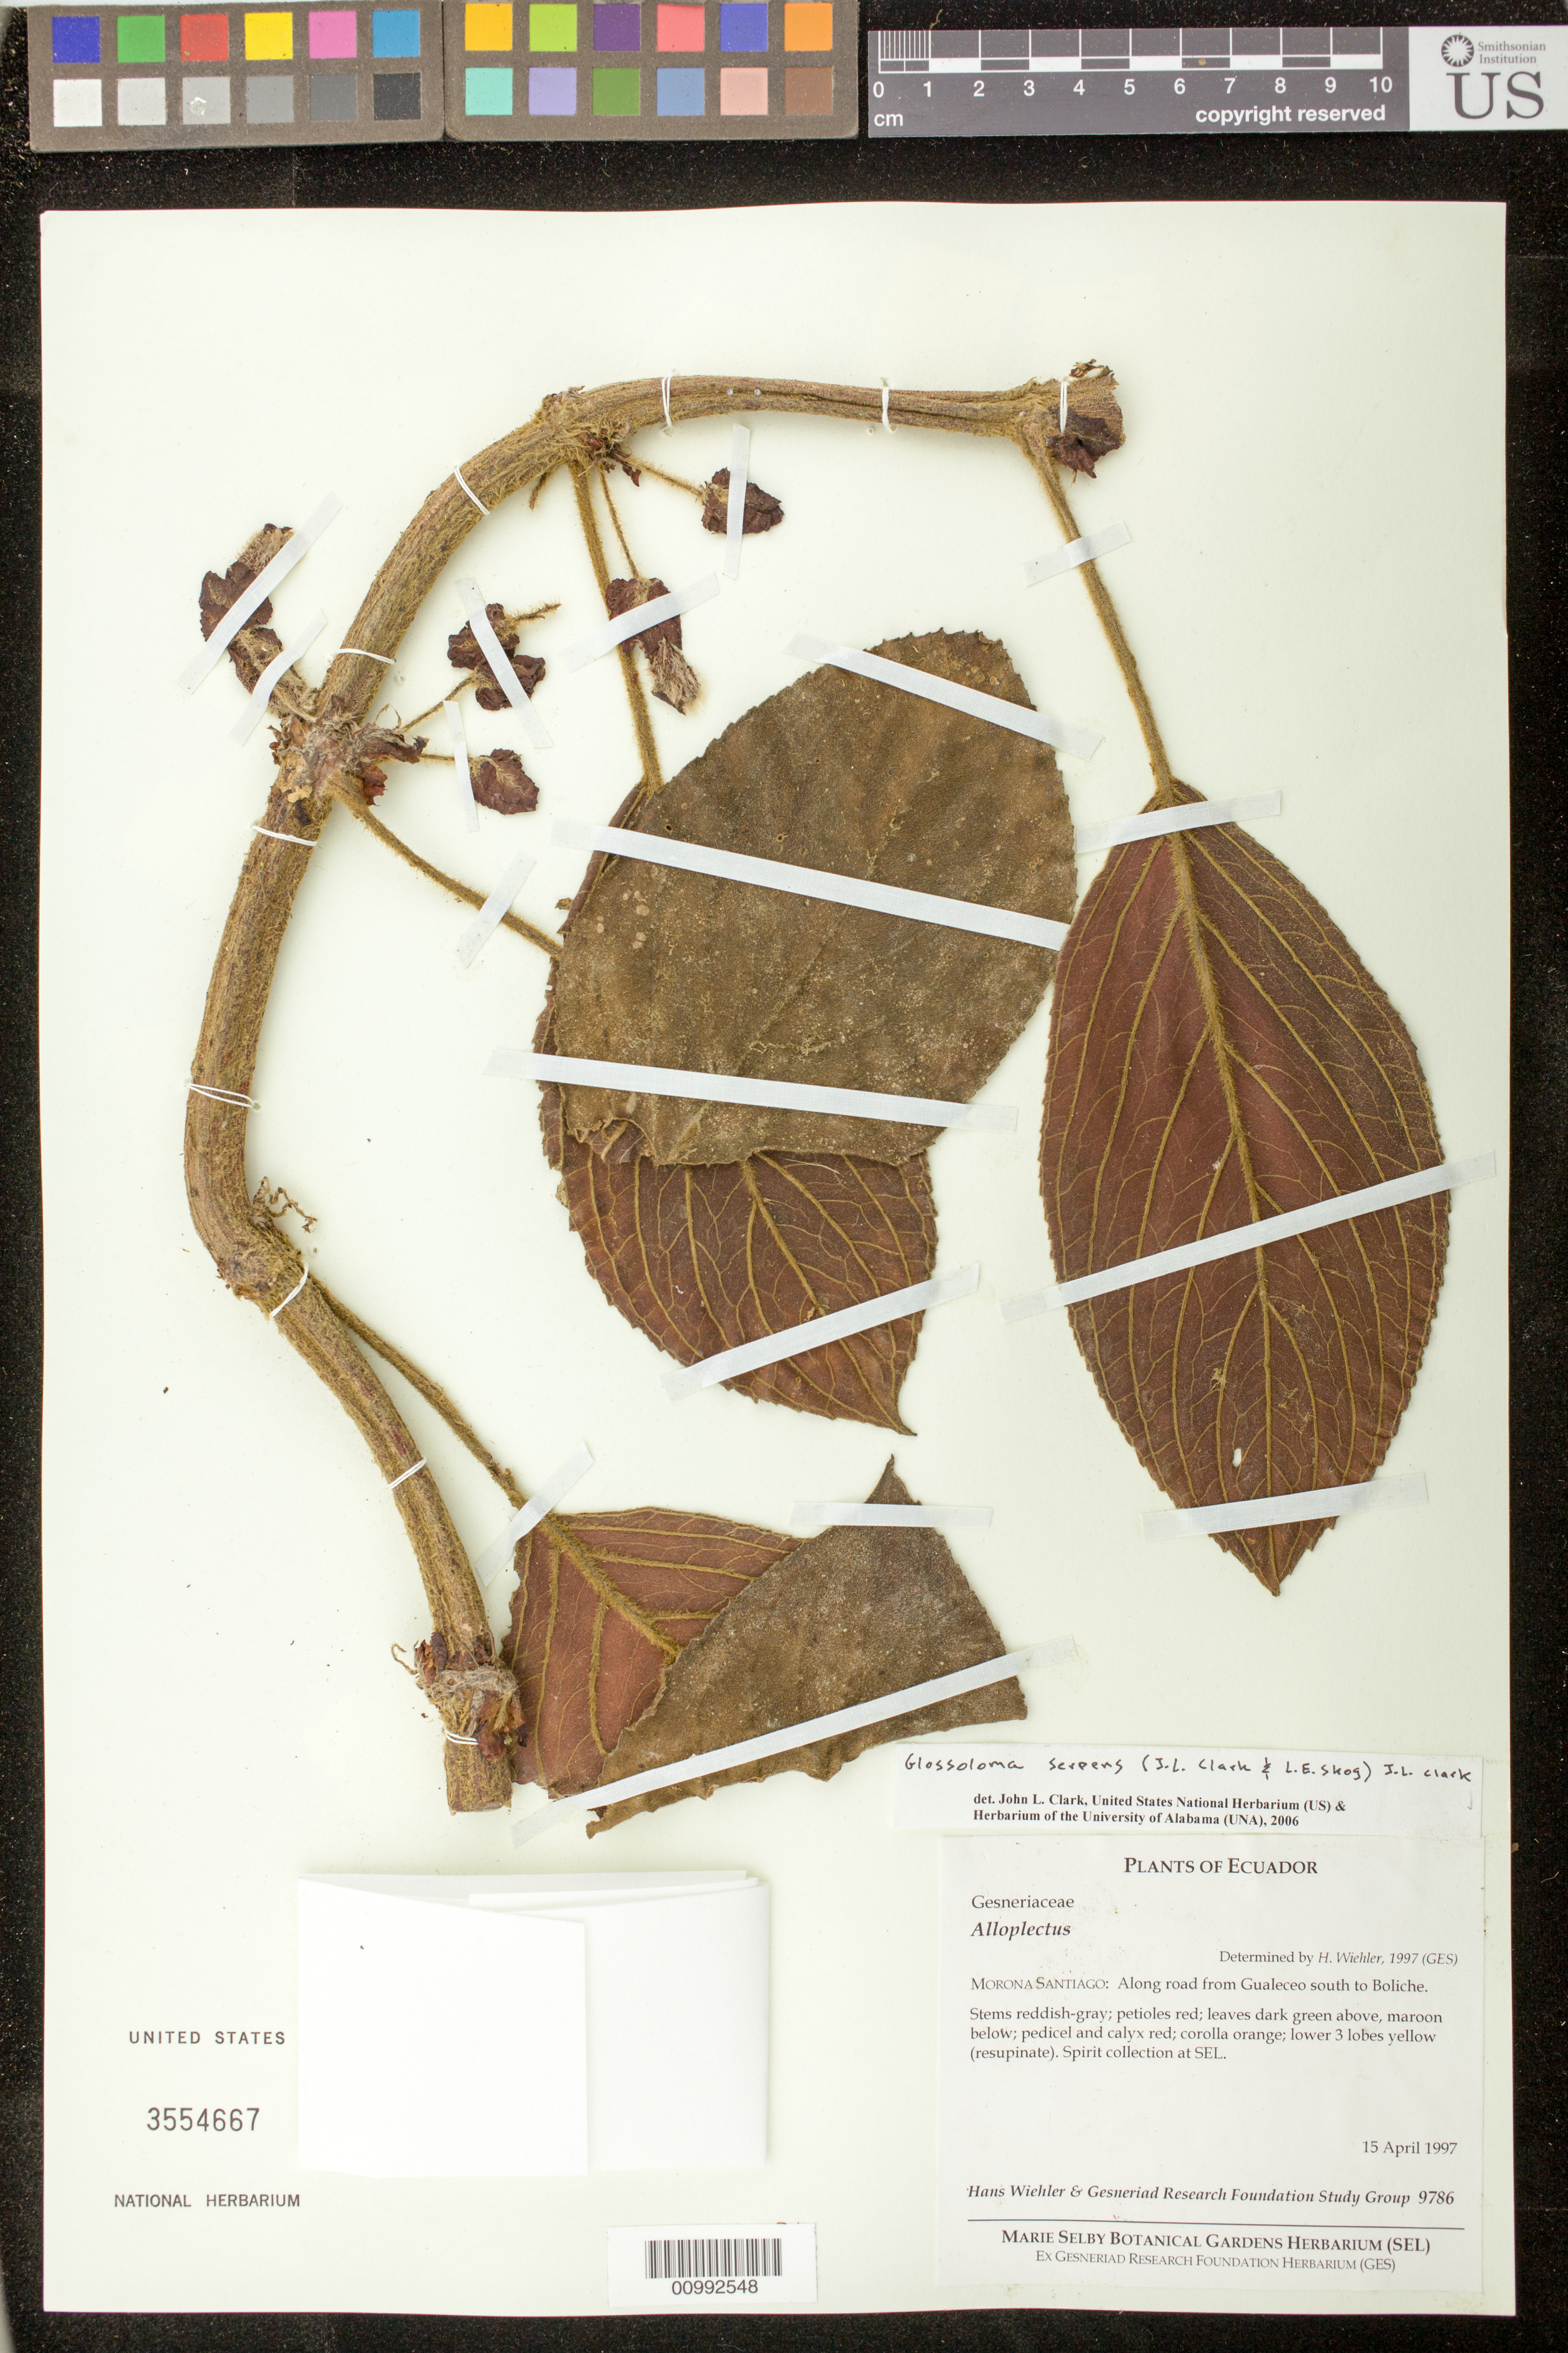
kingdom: Plantae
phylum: Tracheophyta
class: Magnoliopsida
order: Lamiales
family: Gesneriaceae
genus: Glossoloma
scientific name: Glossoloma serpens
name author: (J.L. Clark & L.E. Skog) J.L. Clark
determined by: Clark, J. L., (SEL), The Marie Selby Botanical Garden (UNITED STATES)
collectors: H. J. Wiehler & GRF Study Group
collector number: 9786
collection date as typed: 15 Apr 1997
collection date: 1997-04-15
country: Ecuador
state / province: Morona-Santiago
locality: Morona-Santiago: along road from Gualeceo south to Boliche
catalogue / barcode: US 3554667